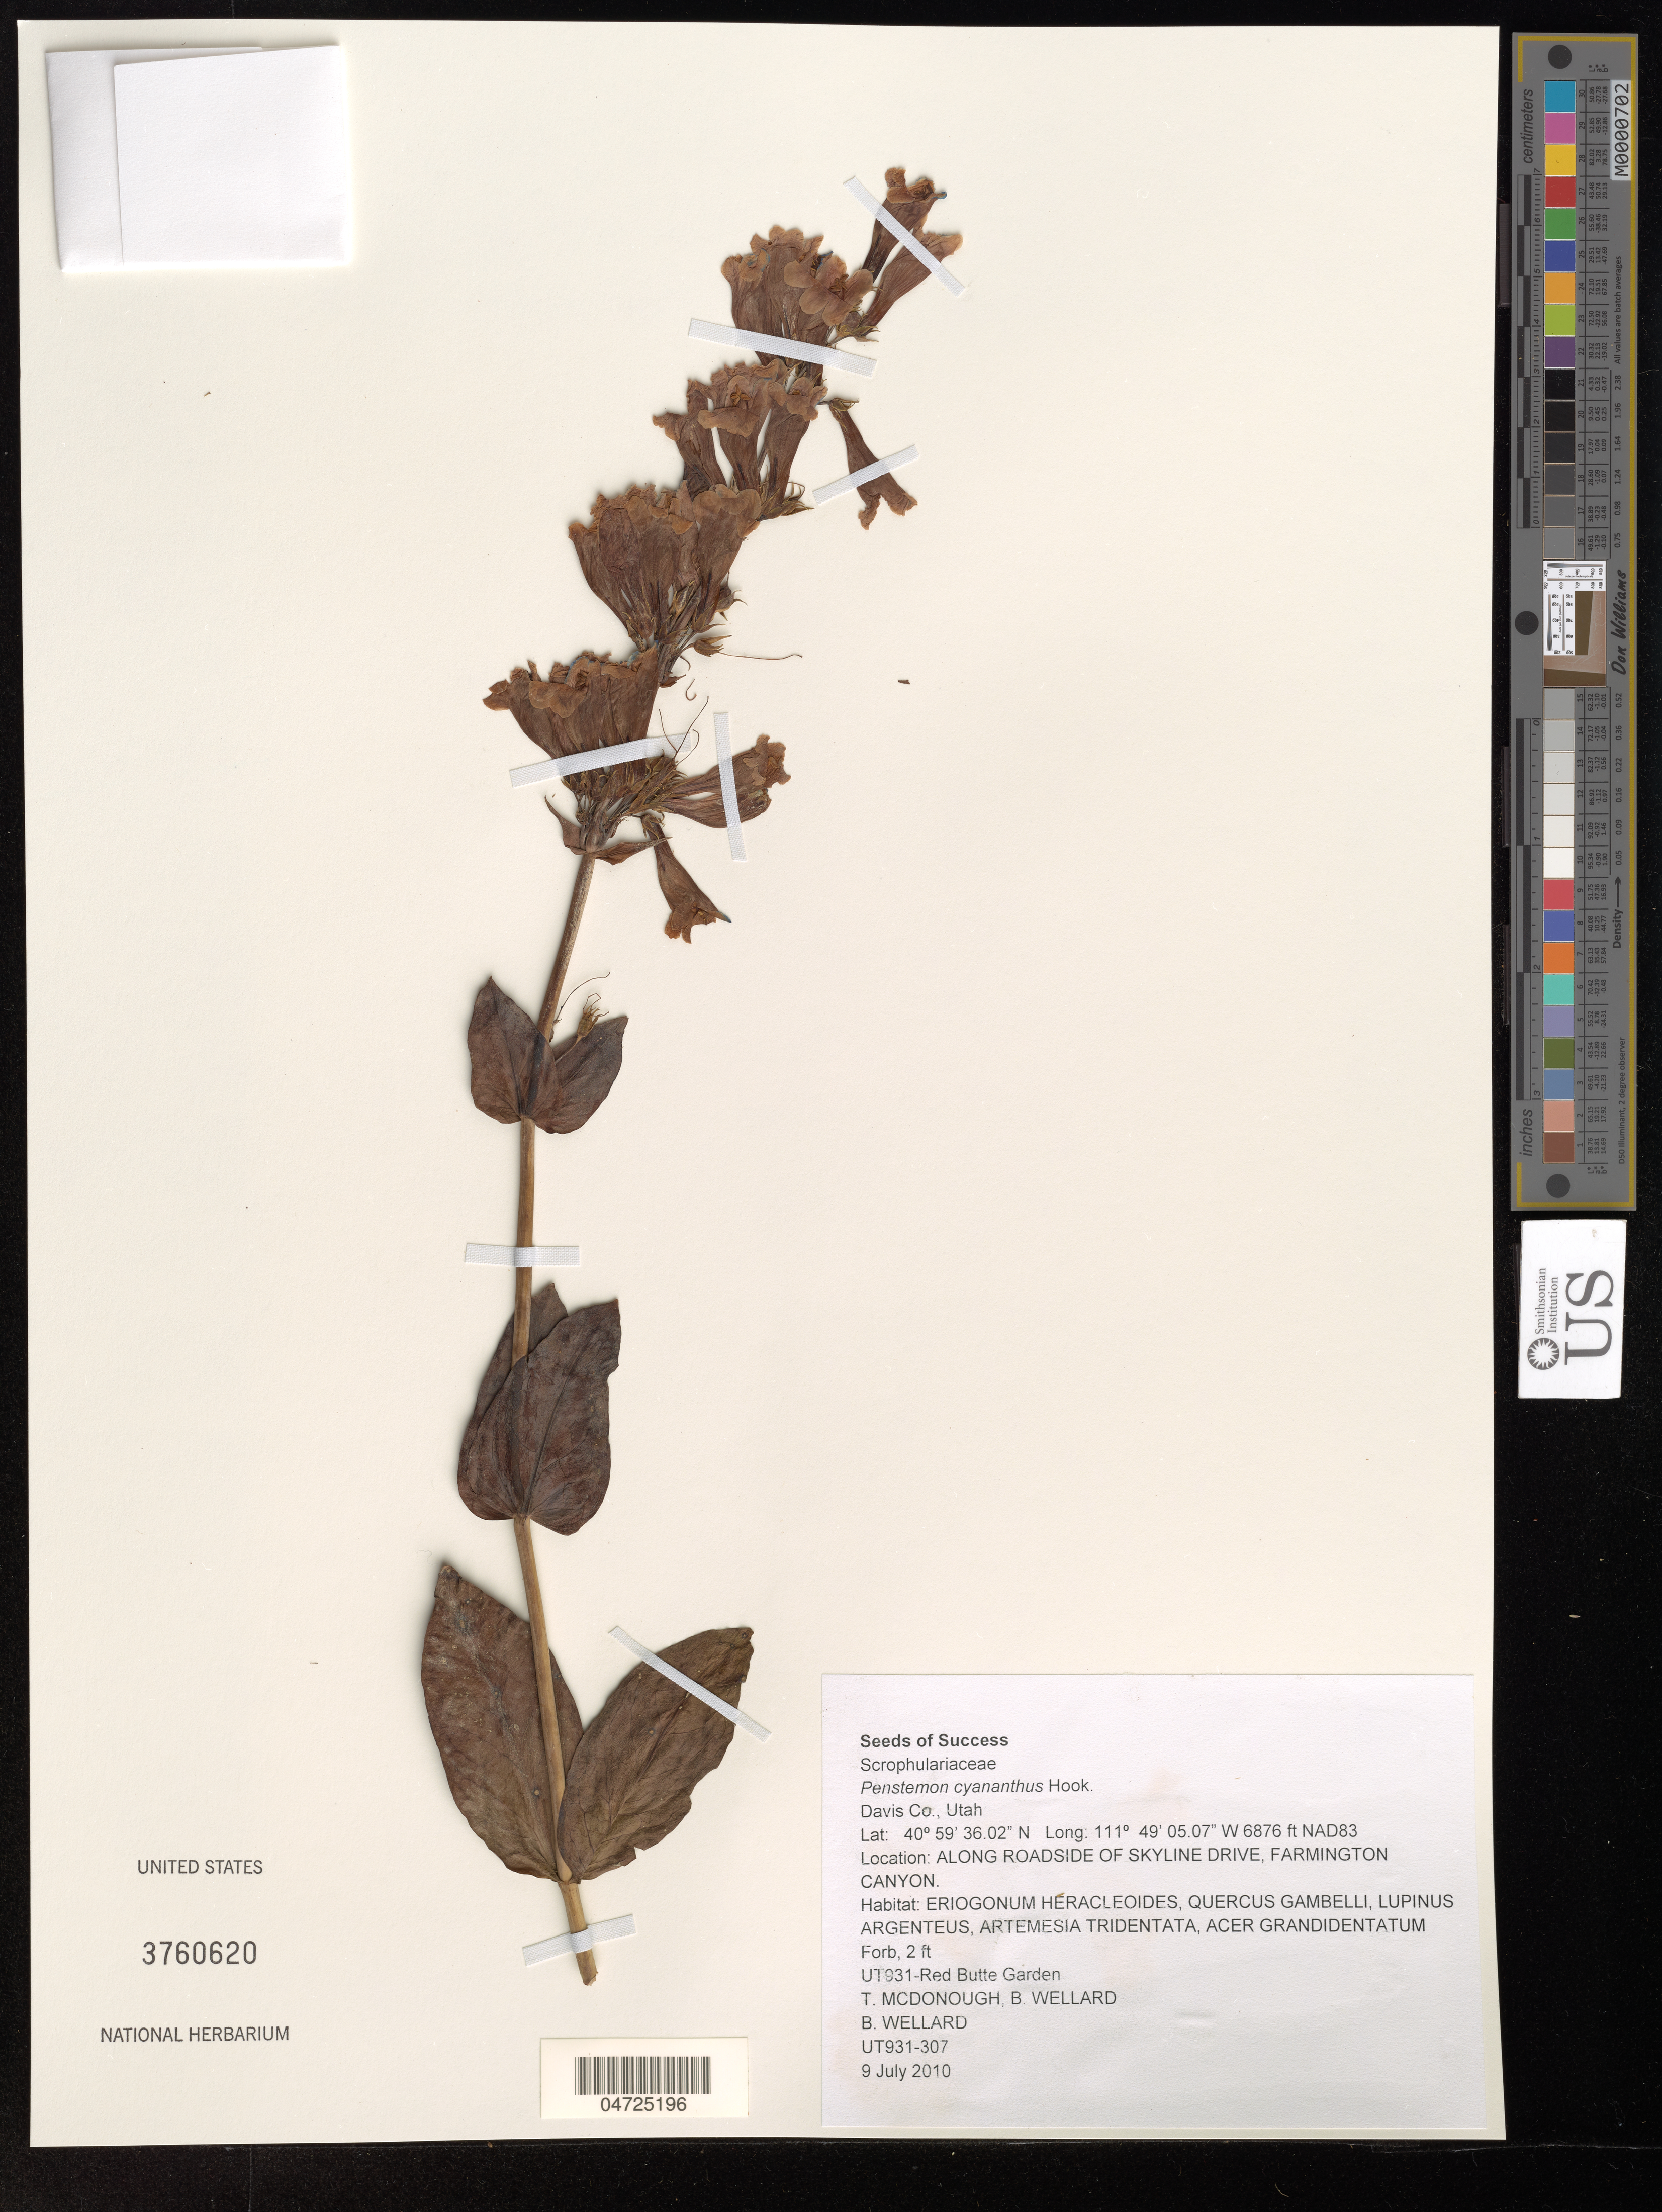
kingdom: Plantae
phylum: Tracheophyta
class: Magnoliopsida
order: Lamiales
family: Plantaginaceae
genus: Penstemon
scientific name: Penstemon cyananthus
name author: Hook.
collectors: T. McDonough & B. Wellard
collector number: UT931-307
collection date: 2010-07-09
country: United States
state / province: Utah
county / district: Davis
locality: Davis Co. NAD83. Along roadside of Skyline Drive, Farmington Canyon. UT931-Red Butte Garden.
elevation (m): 2096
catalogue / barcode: US 3760620